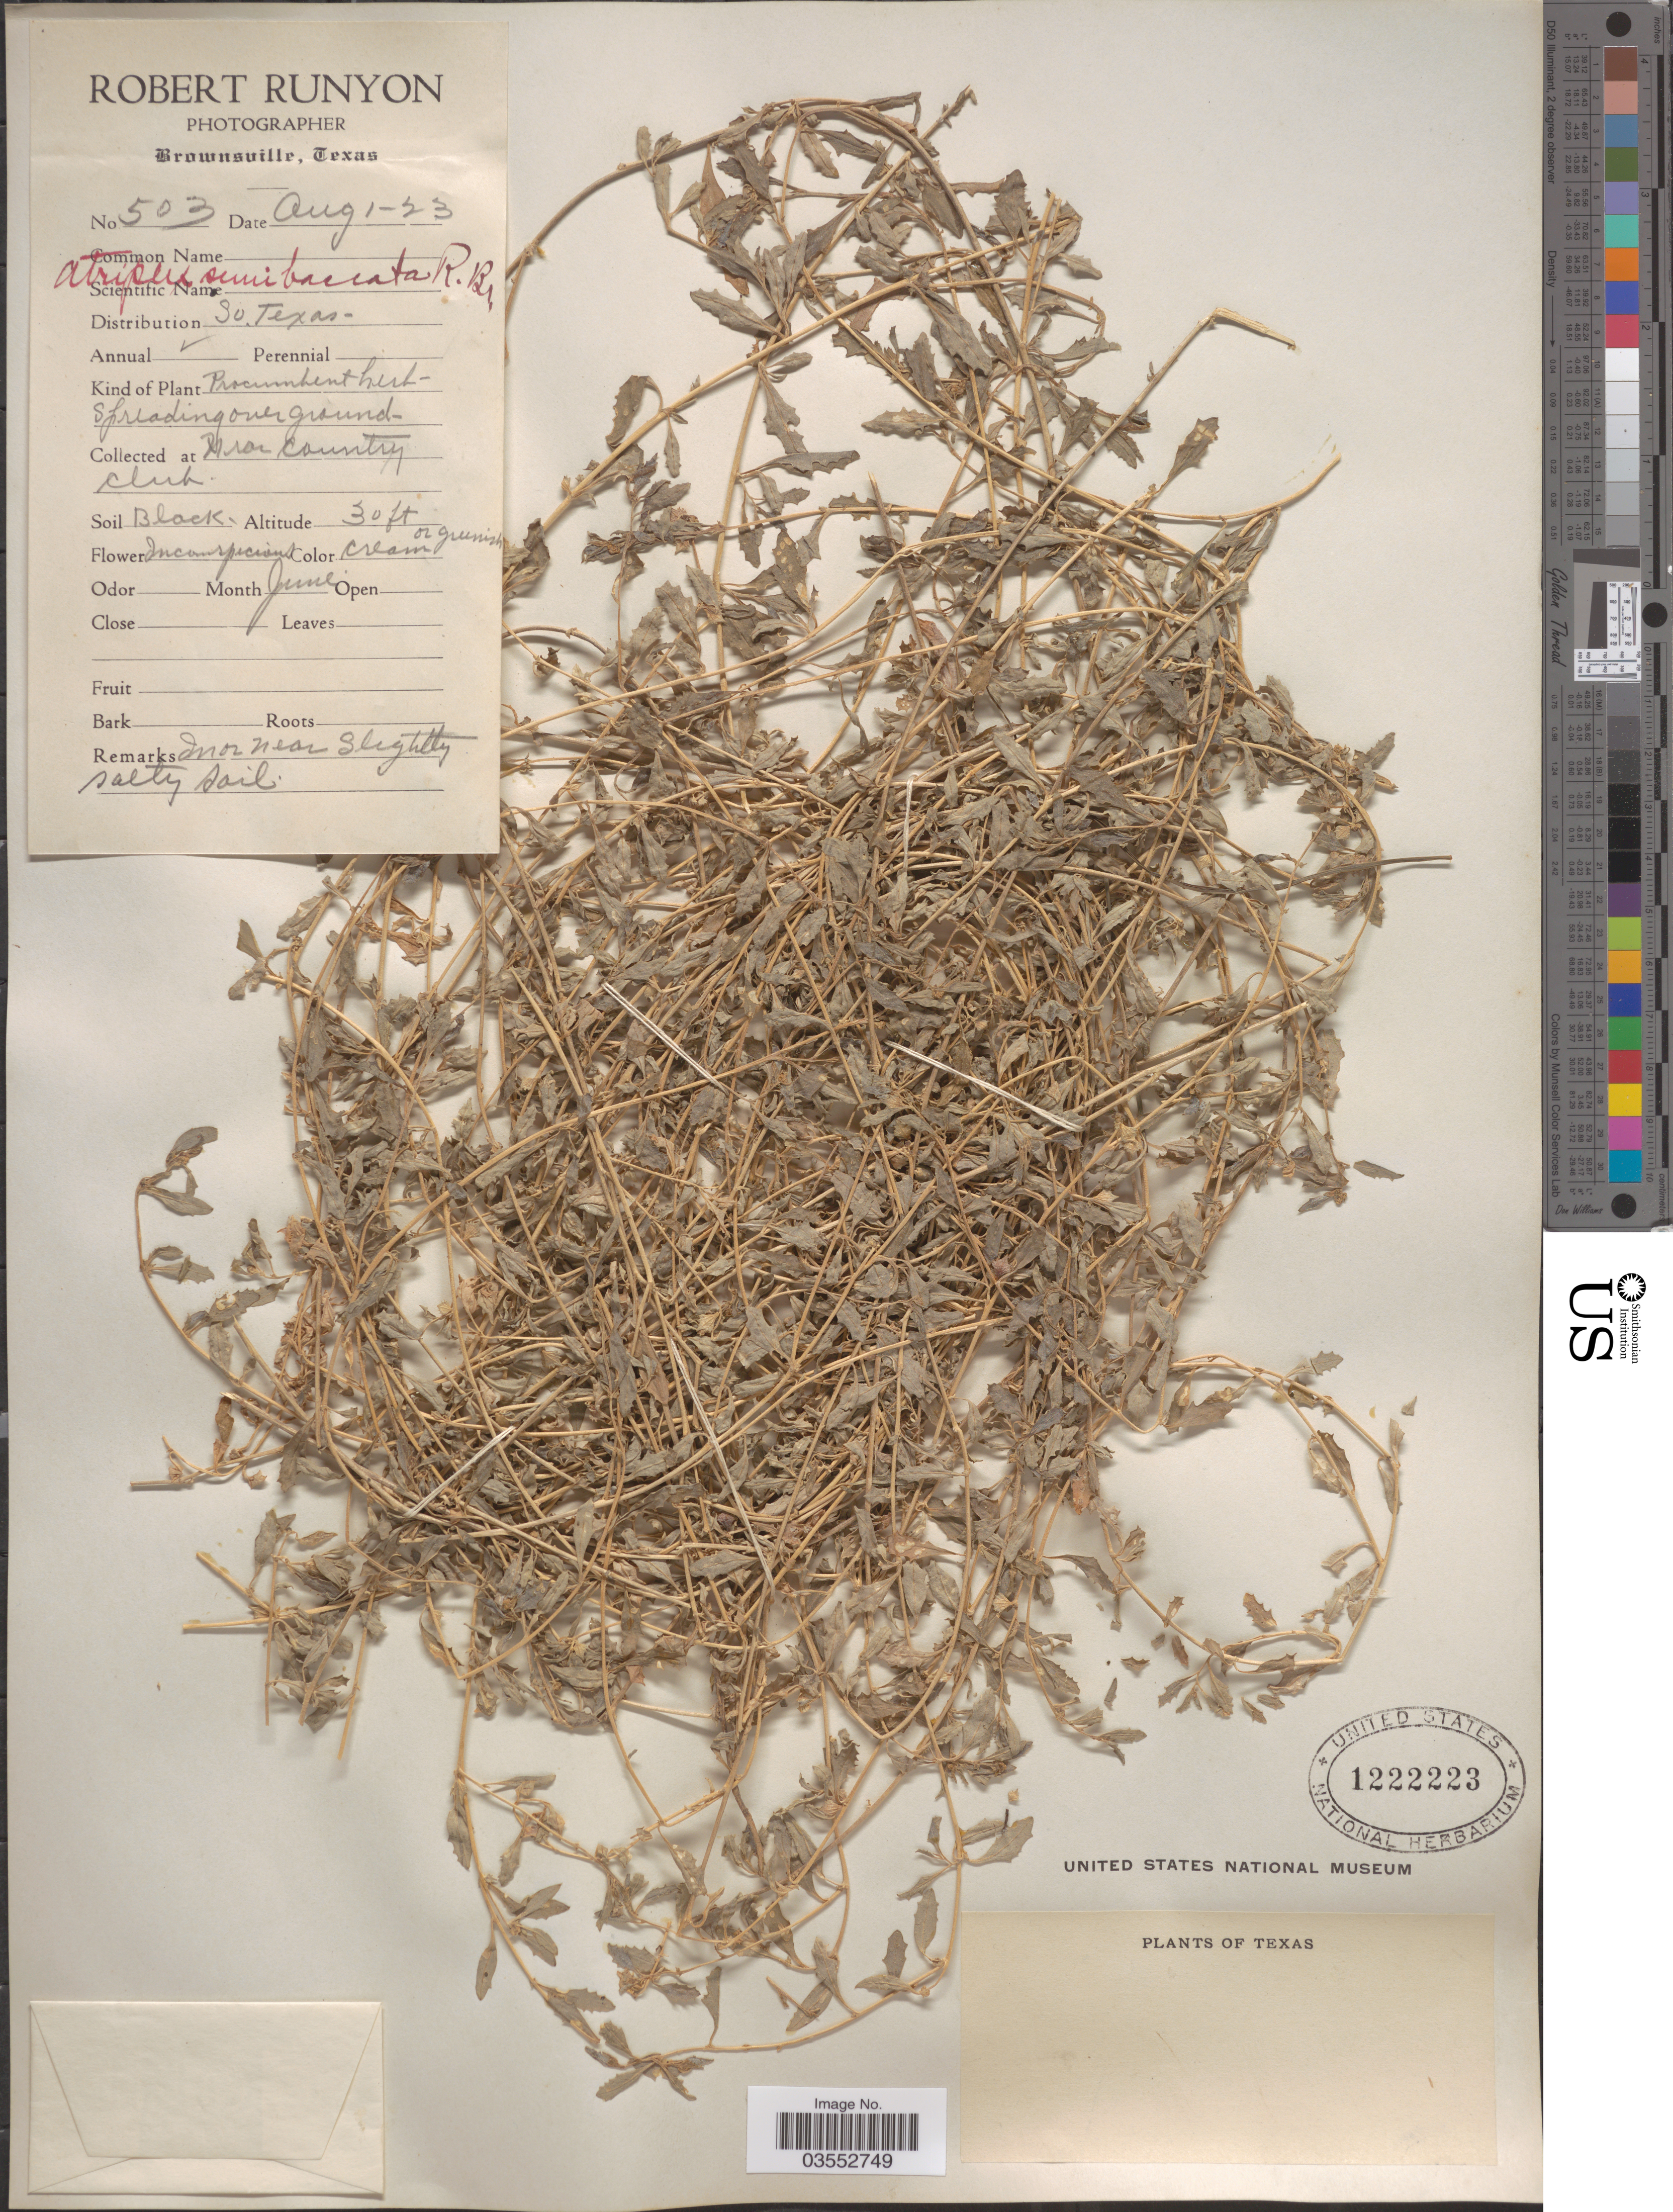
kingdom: Plantae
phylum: Tracheophyta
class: Magnoliopsida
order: Caryophyllales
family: Amaranthaceae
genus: Atriplex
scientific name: Atriplex semibaccata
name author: R. Br.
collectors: R. Runyon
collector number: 503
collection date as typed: Transcribed d/m/y: 1/8/23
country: United States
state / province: Texas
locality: So. Texas. Near Country Club.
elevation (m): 9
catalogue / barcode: US 1222223